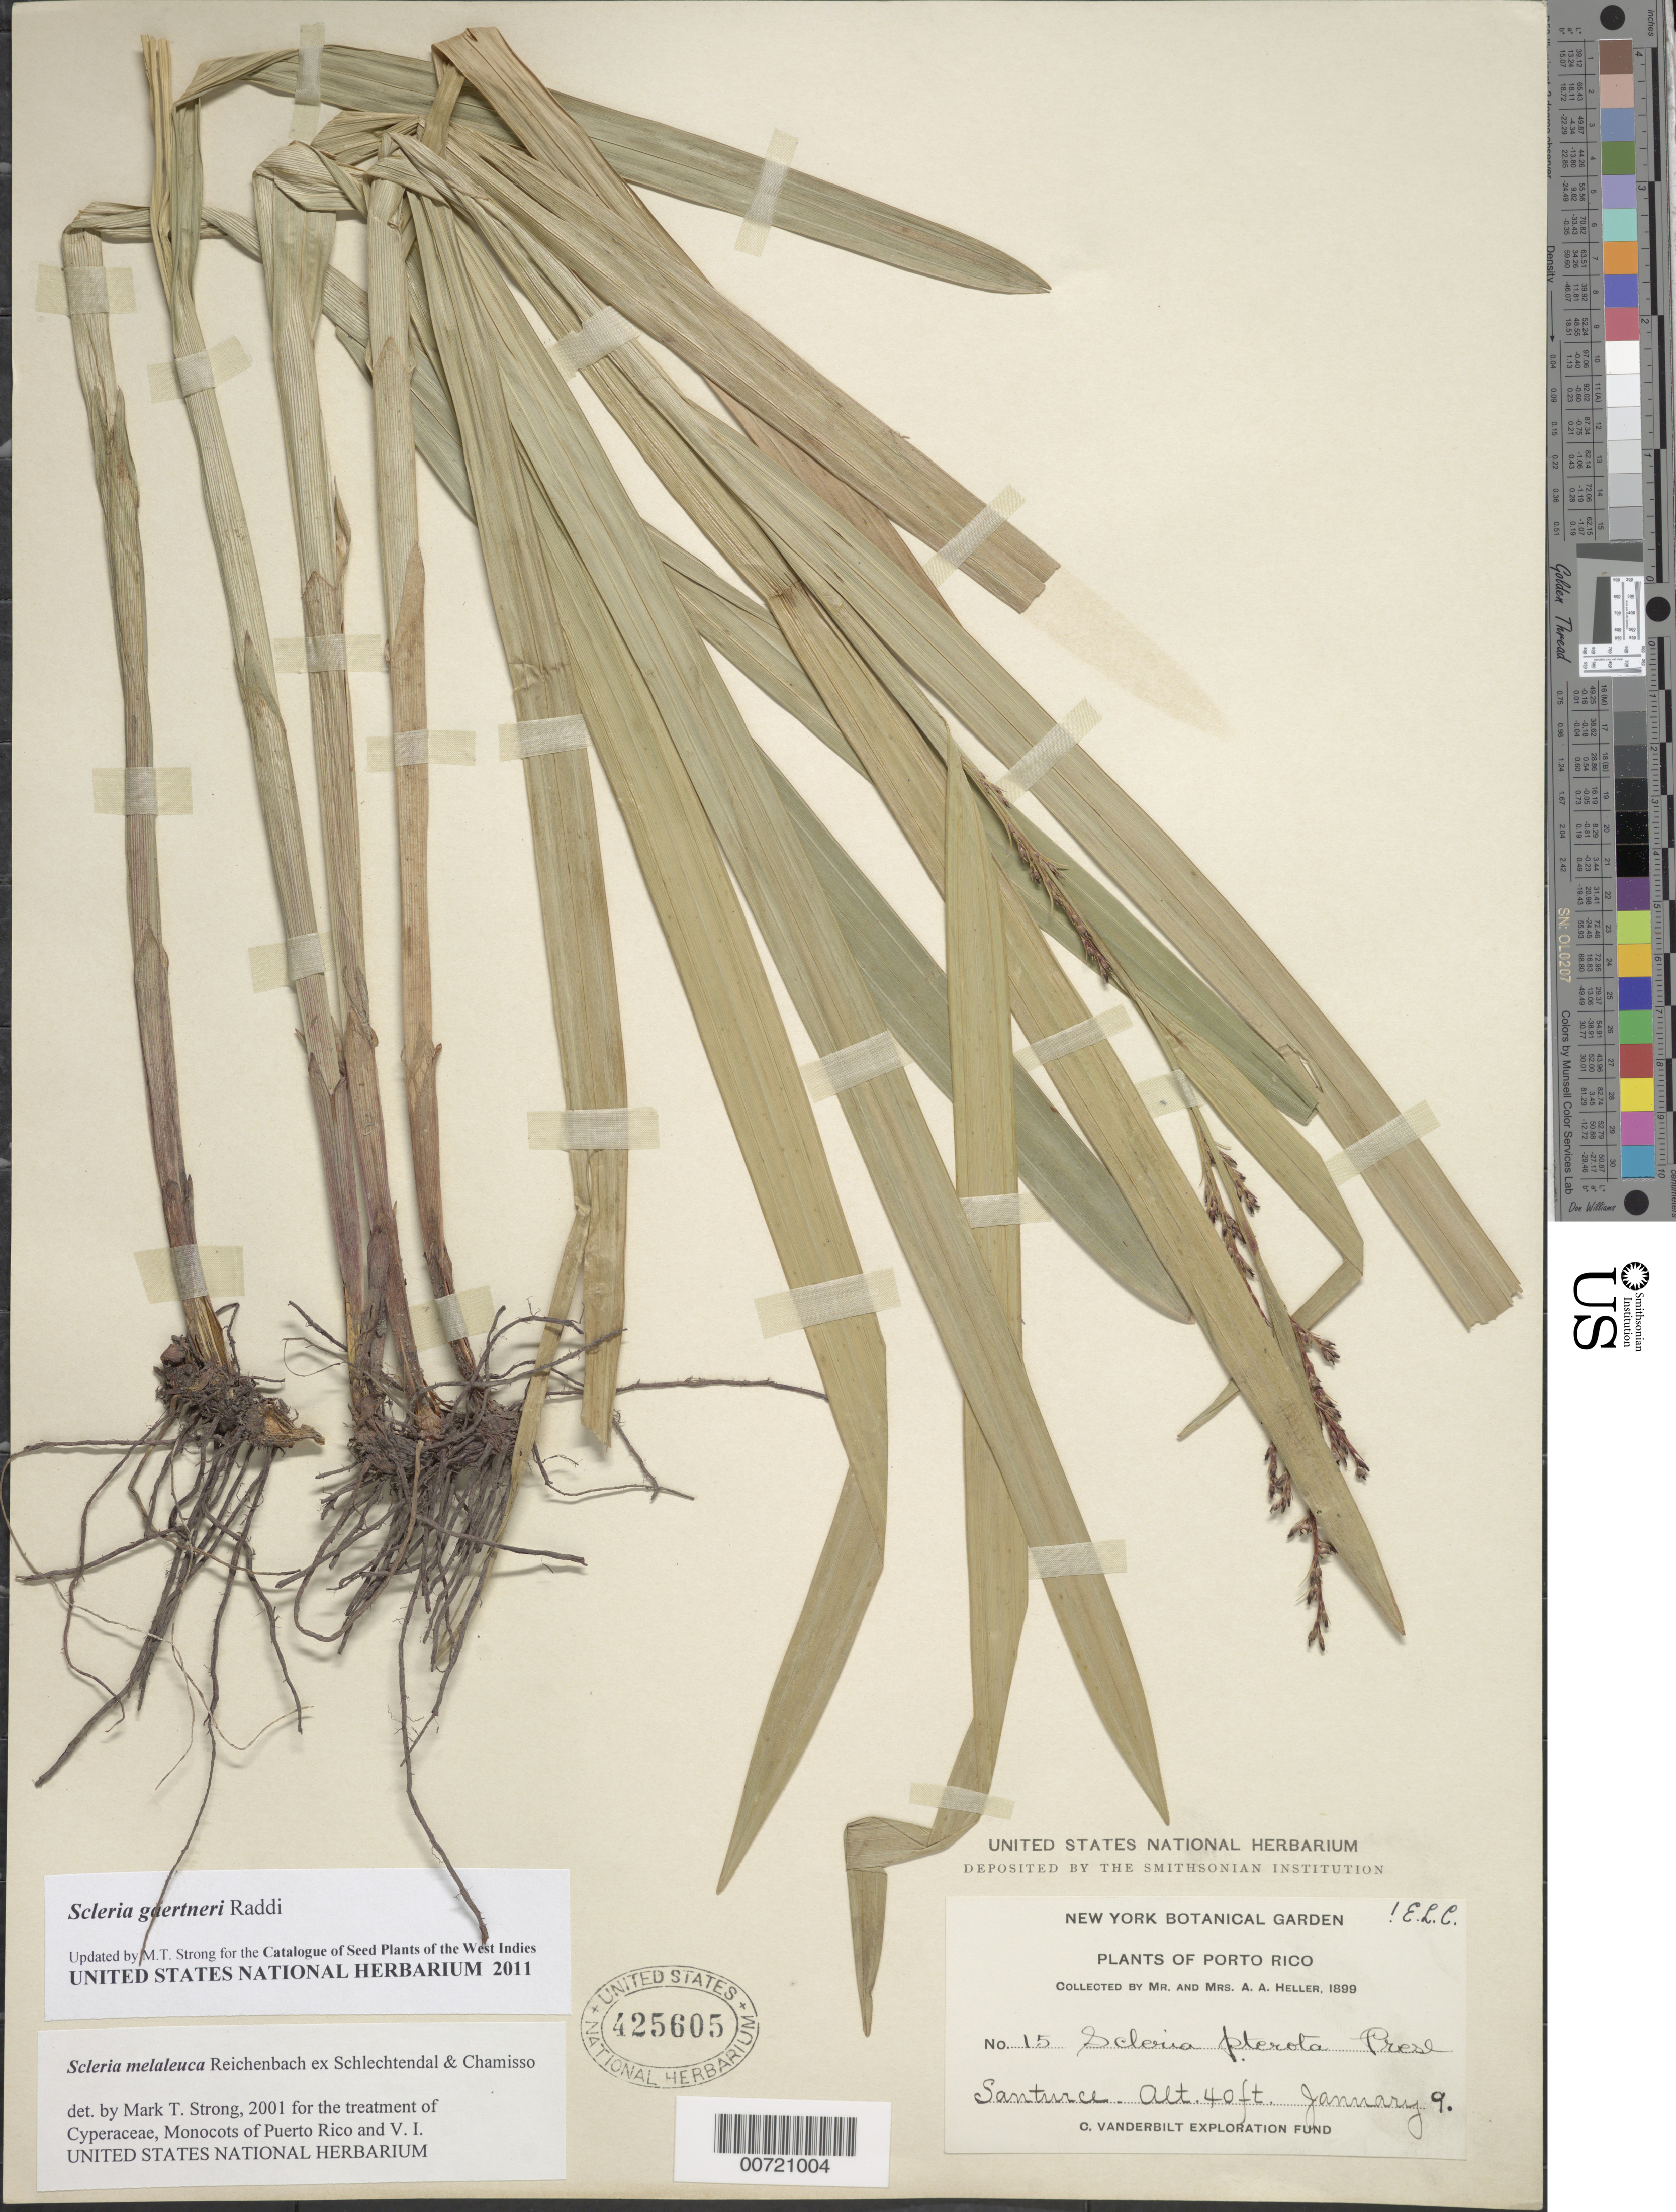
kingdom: Plantae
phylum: Tracheophyta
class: Liliopsida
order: Poales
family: Cyperaceae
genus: Scleria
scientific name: Scleria gaertneri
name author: Raddi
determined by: Strong, M. T., (US), Smithsonian Institution - National Museum of Natural History (UNITED STATES)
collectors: A. A. Heller & E. G. Heller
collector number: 15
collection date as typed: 09 Jan 1899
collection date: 1899-01-09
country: Puerto Rico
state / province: San Juan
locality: Santurce.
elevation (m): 12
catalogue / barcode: US 425605